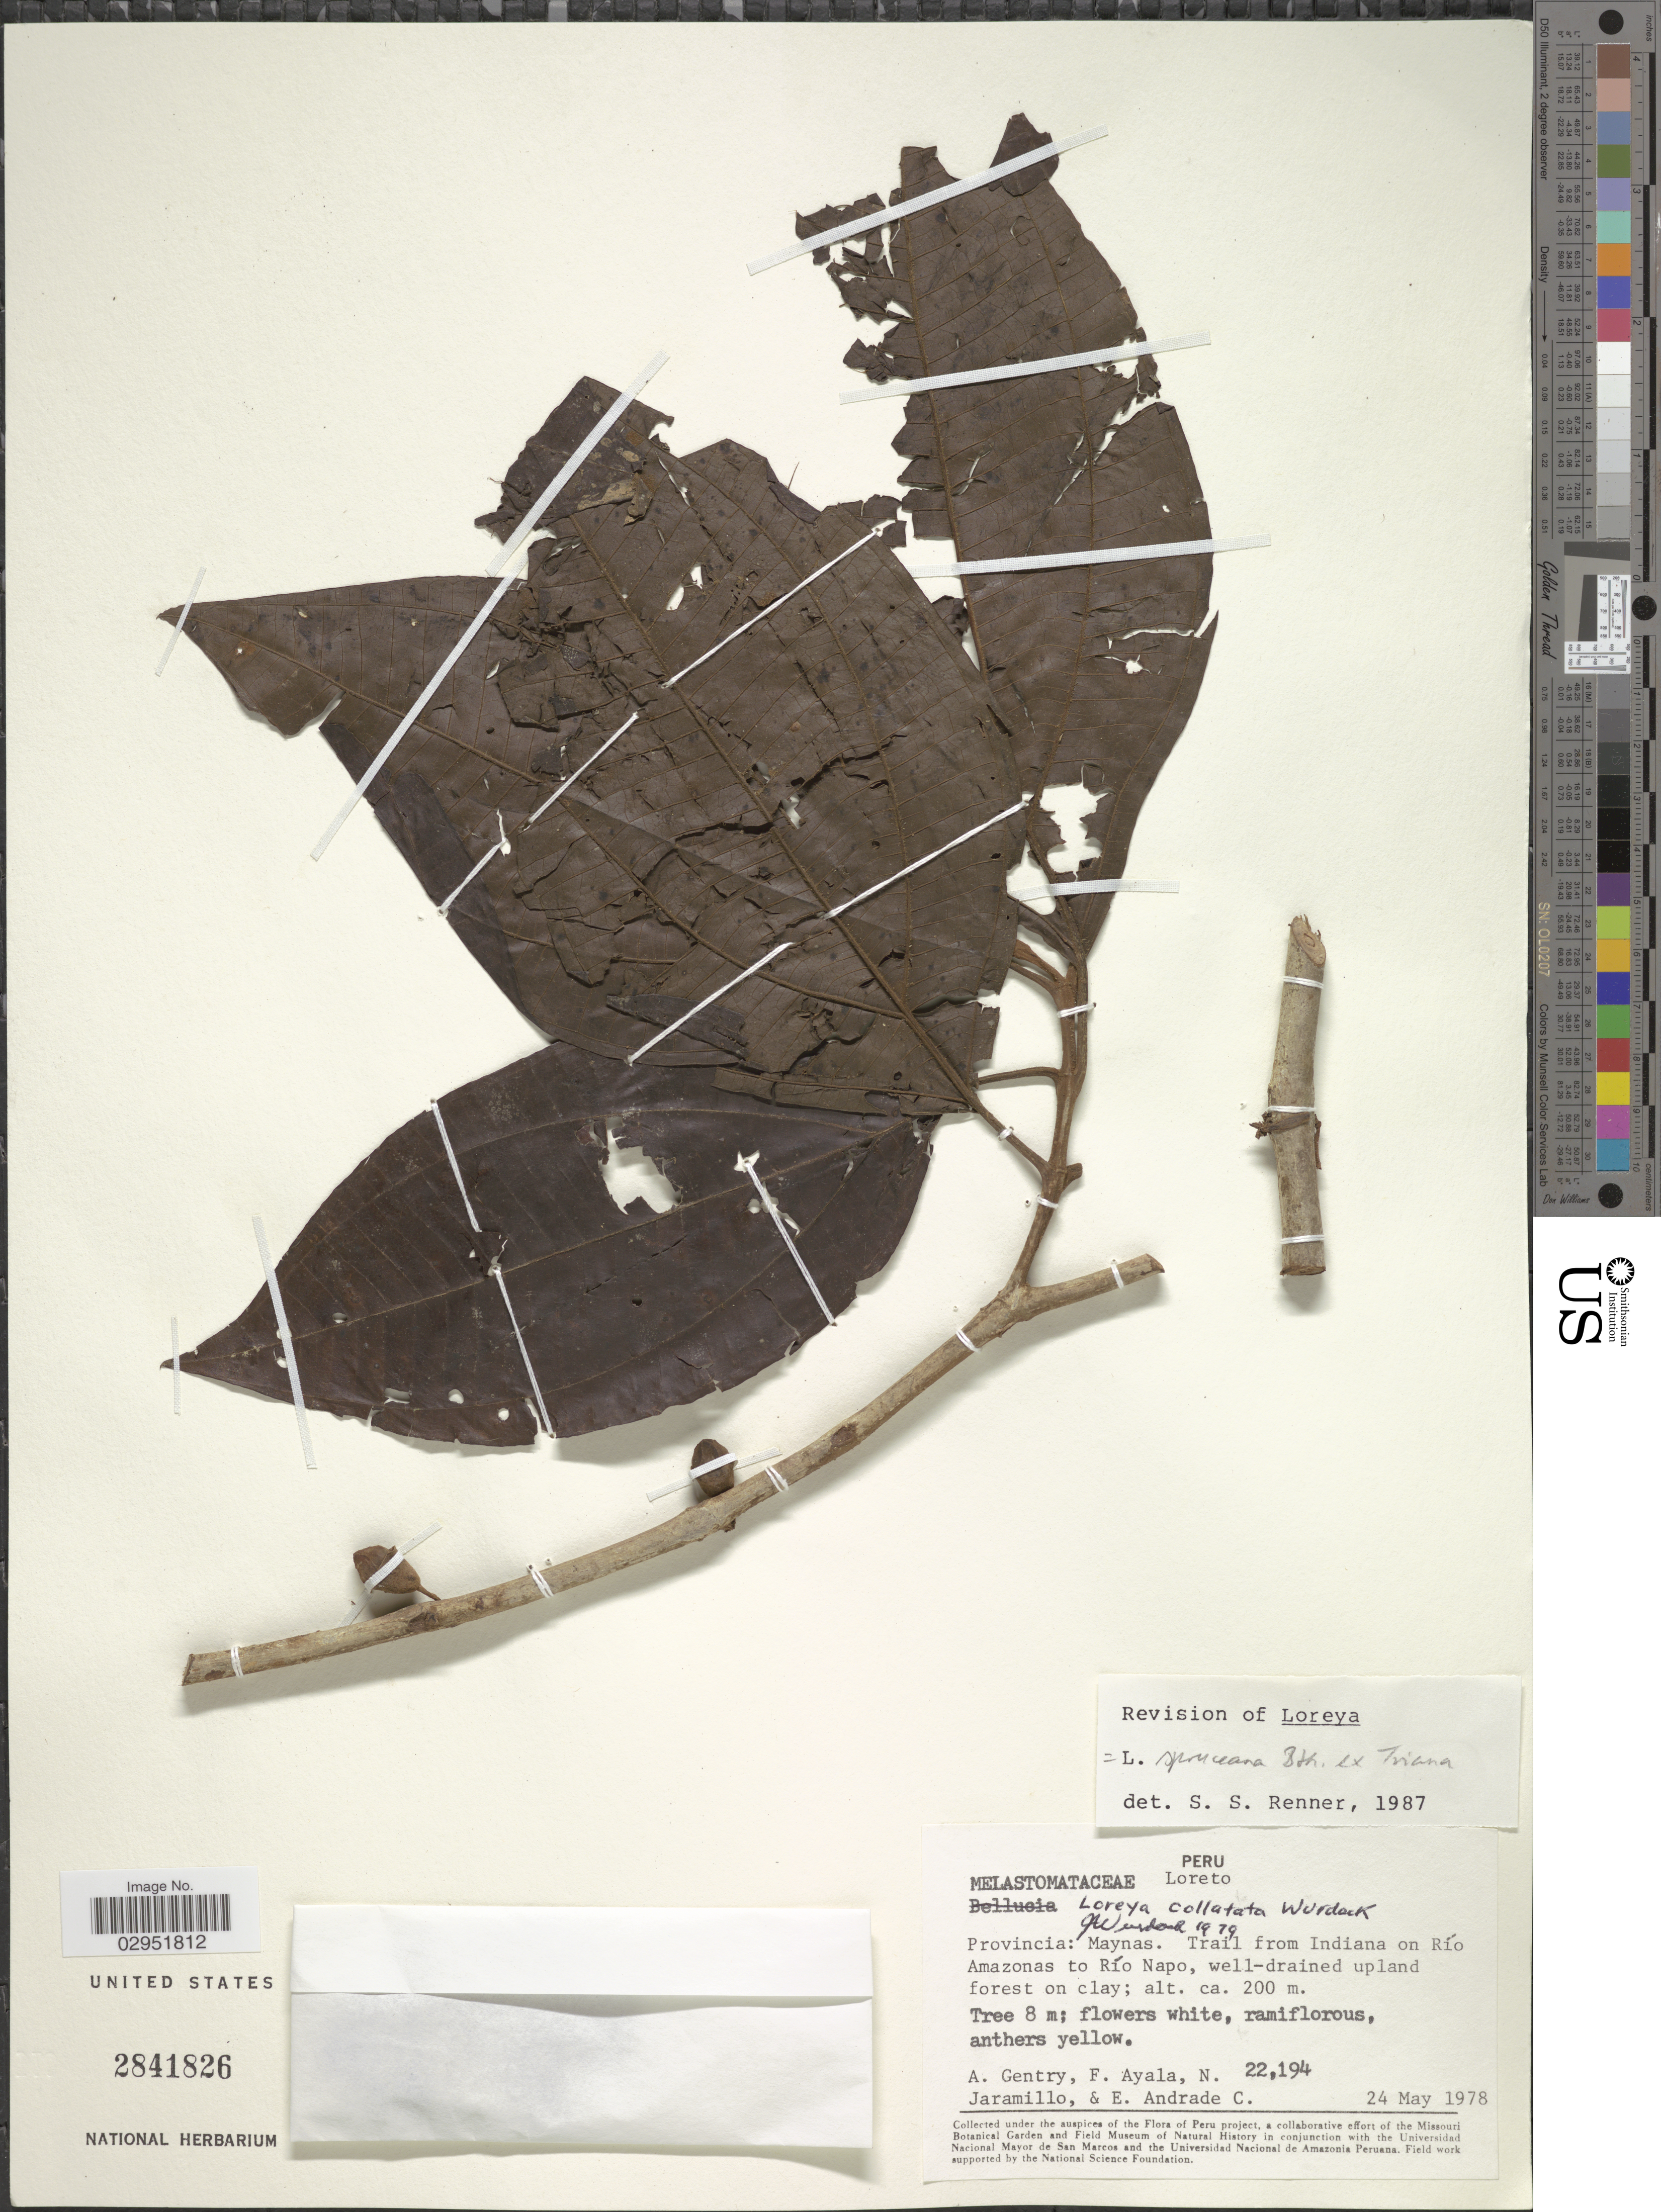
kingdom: Plantae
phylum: Tracheophyta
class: Magnoliopsida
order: Myrtales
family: Melastomataceae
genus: Bellucia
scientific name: Bellucia spruceana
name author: (Triana) J.F. Macbr.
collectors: A. H. Gentry, F. Ayala, N. Jaramillo & E. Andrade C.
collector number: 22194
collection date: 1978-05-24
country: Peru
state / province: Loreto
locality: Provincia: Maynas. Trail from Indiana on Río Amazonas to Río Napo.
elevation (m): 200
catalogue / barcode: US 2841826